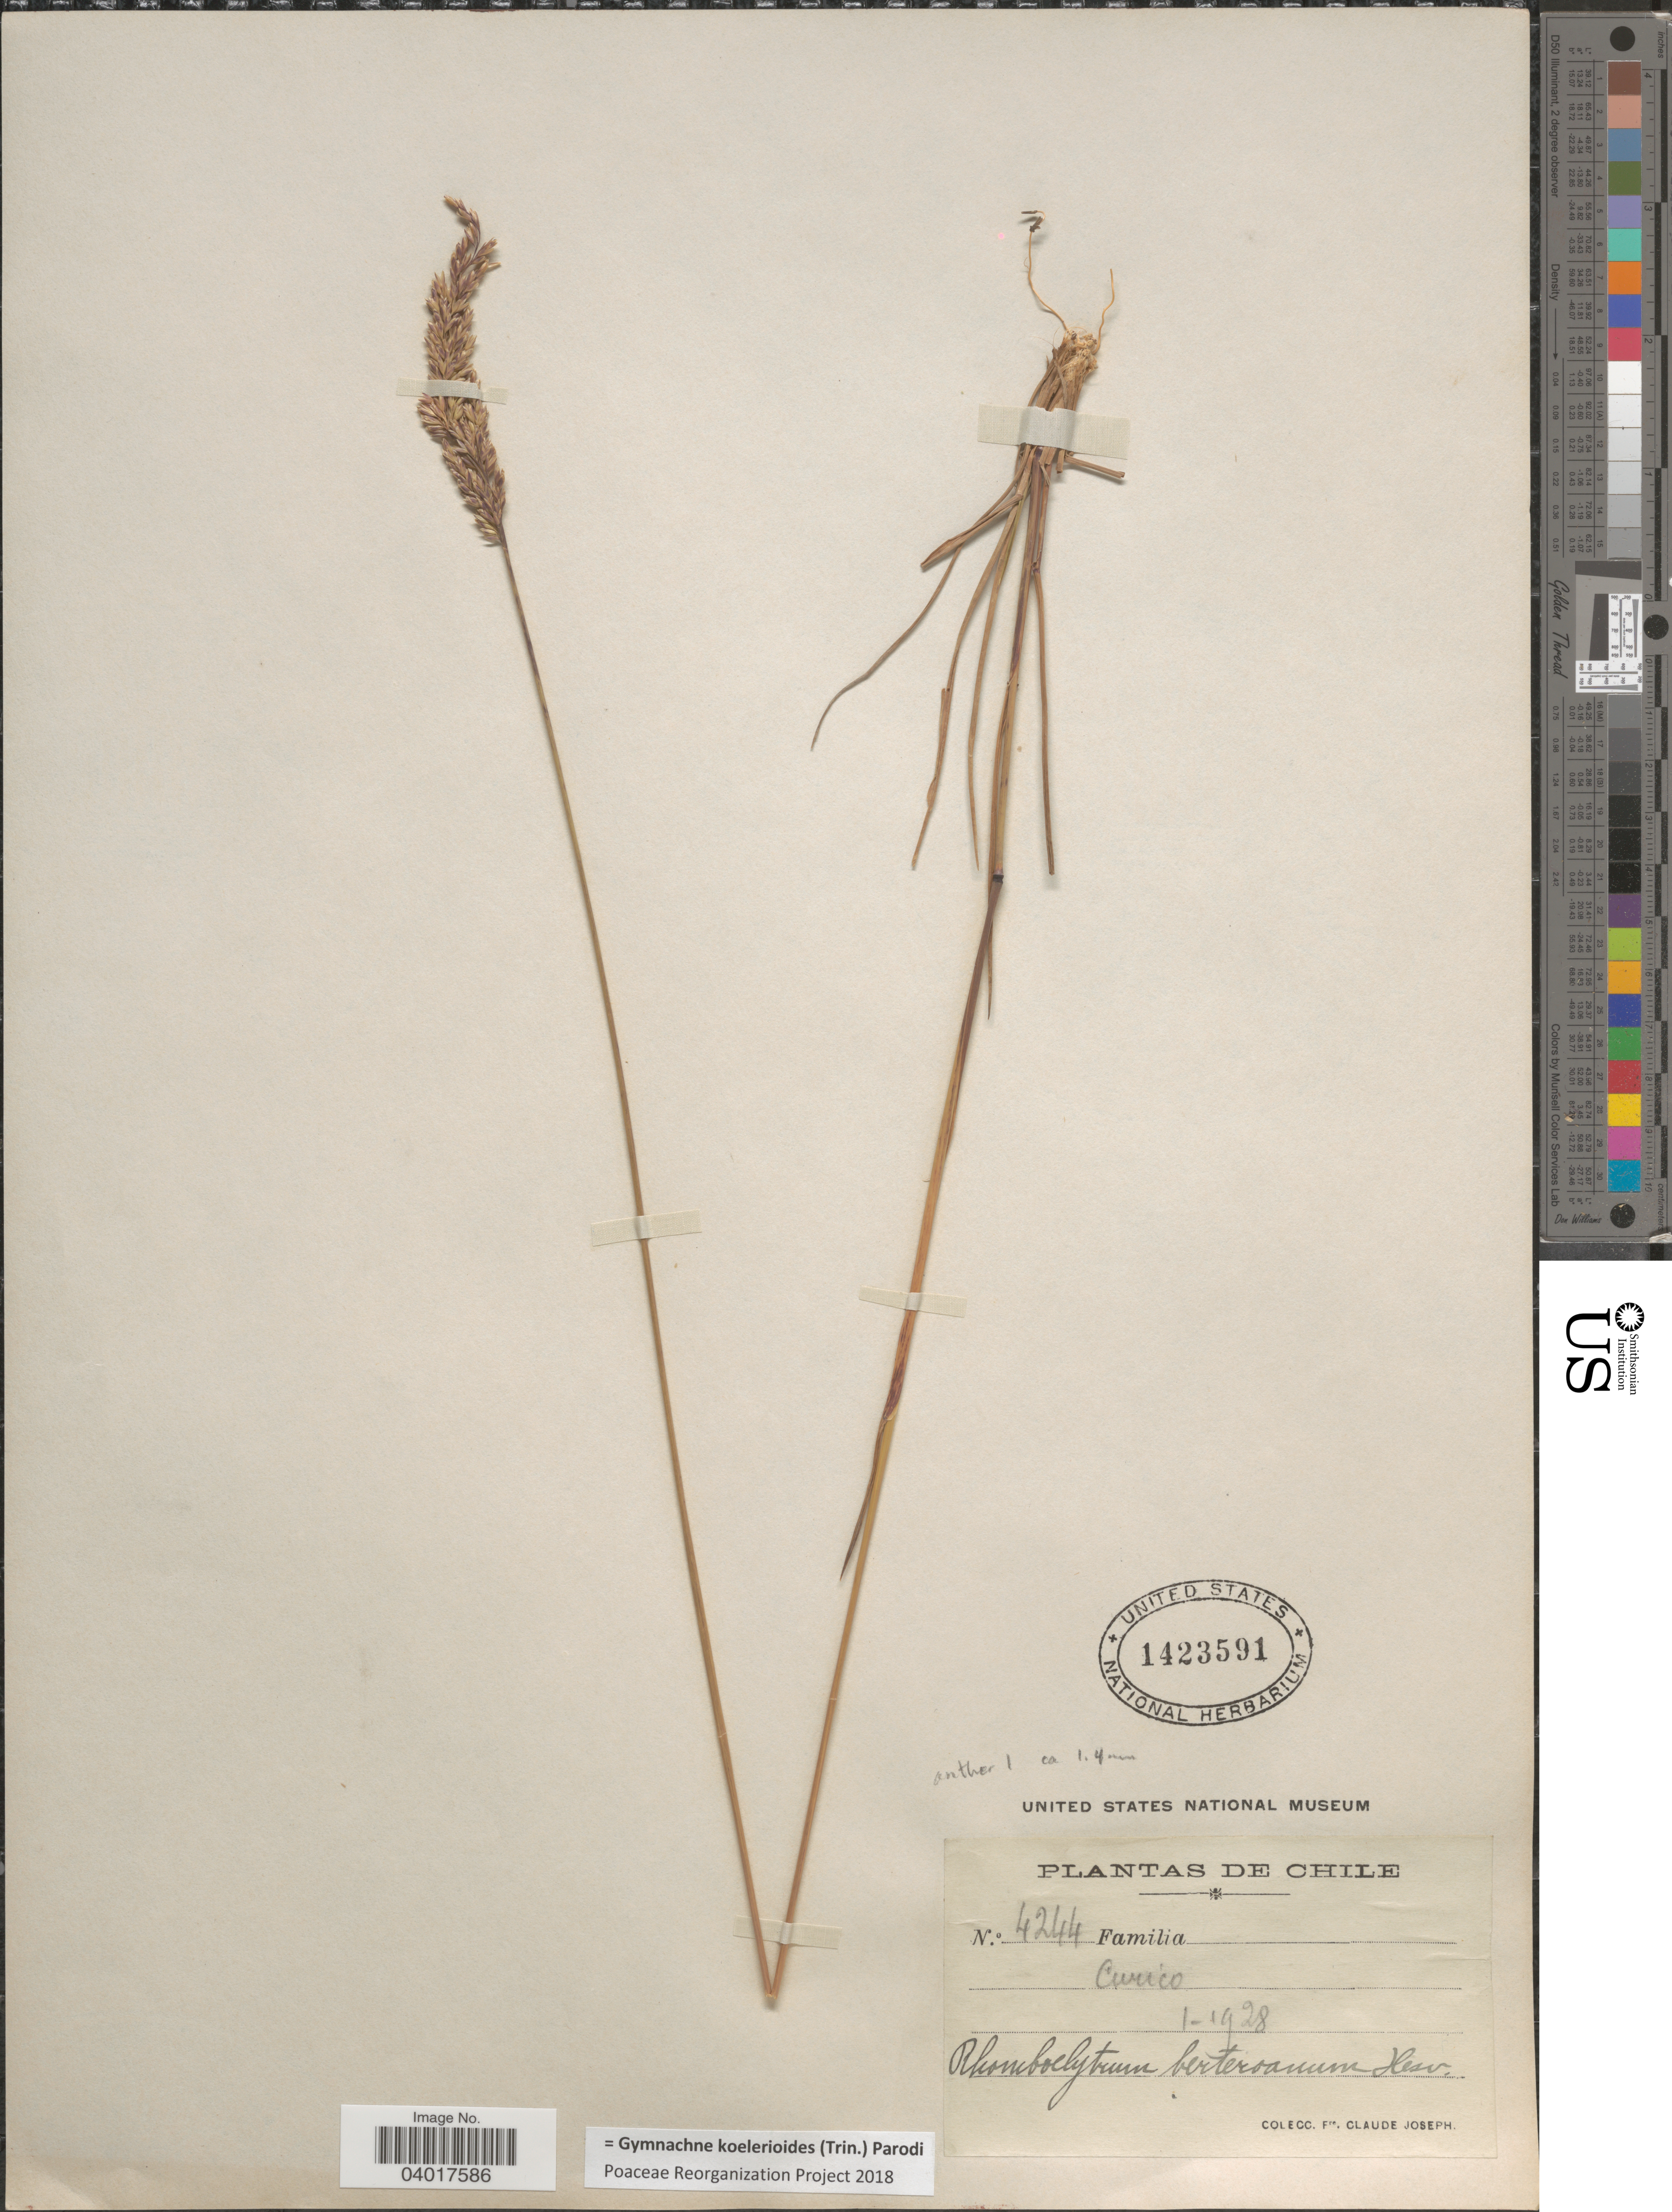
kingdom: Plantae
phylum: Tracheophyta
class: Liliopsida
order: Poales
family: Poaceae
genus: Rhombolytrum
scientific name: Rhombolytrum koelerioides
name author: (Trin.) L.N. Silva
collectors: Bro. Claude-Joseph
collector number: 4244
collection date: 1928-01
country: Chile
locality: Curico.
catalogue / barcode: US 1423591